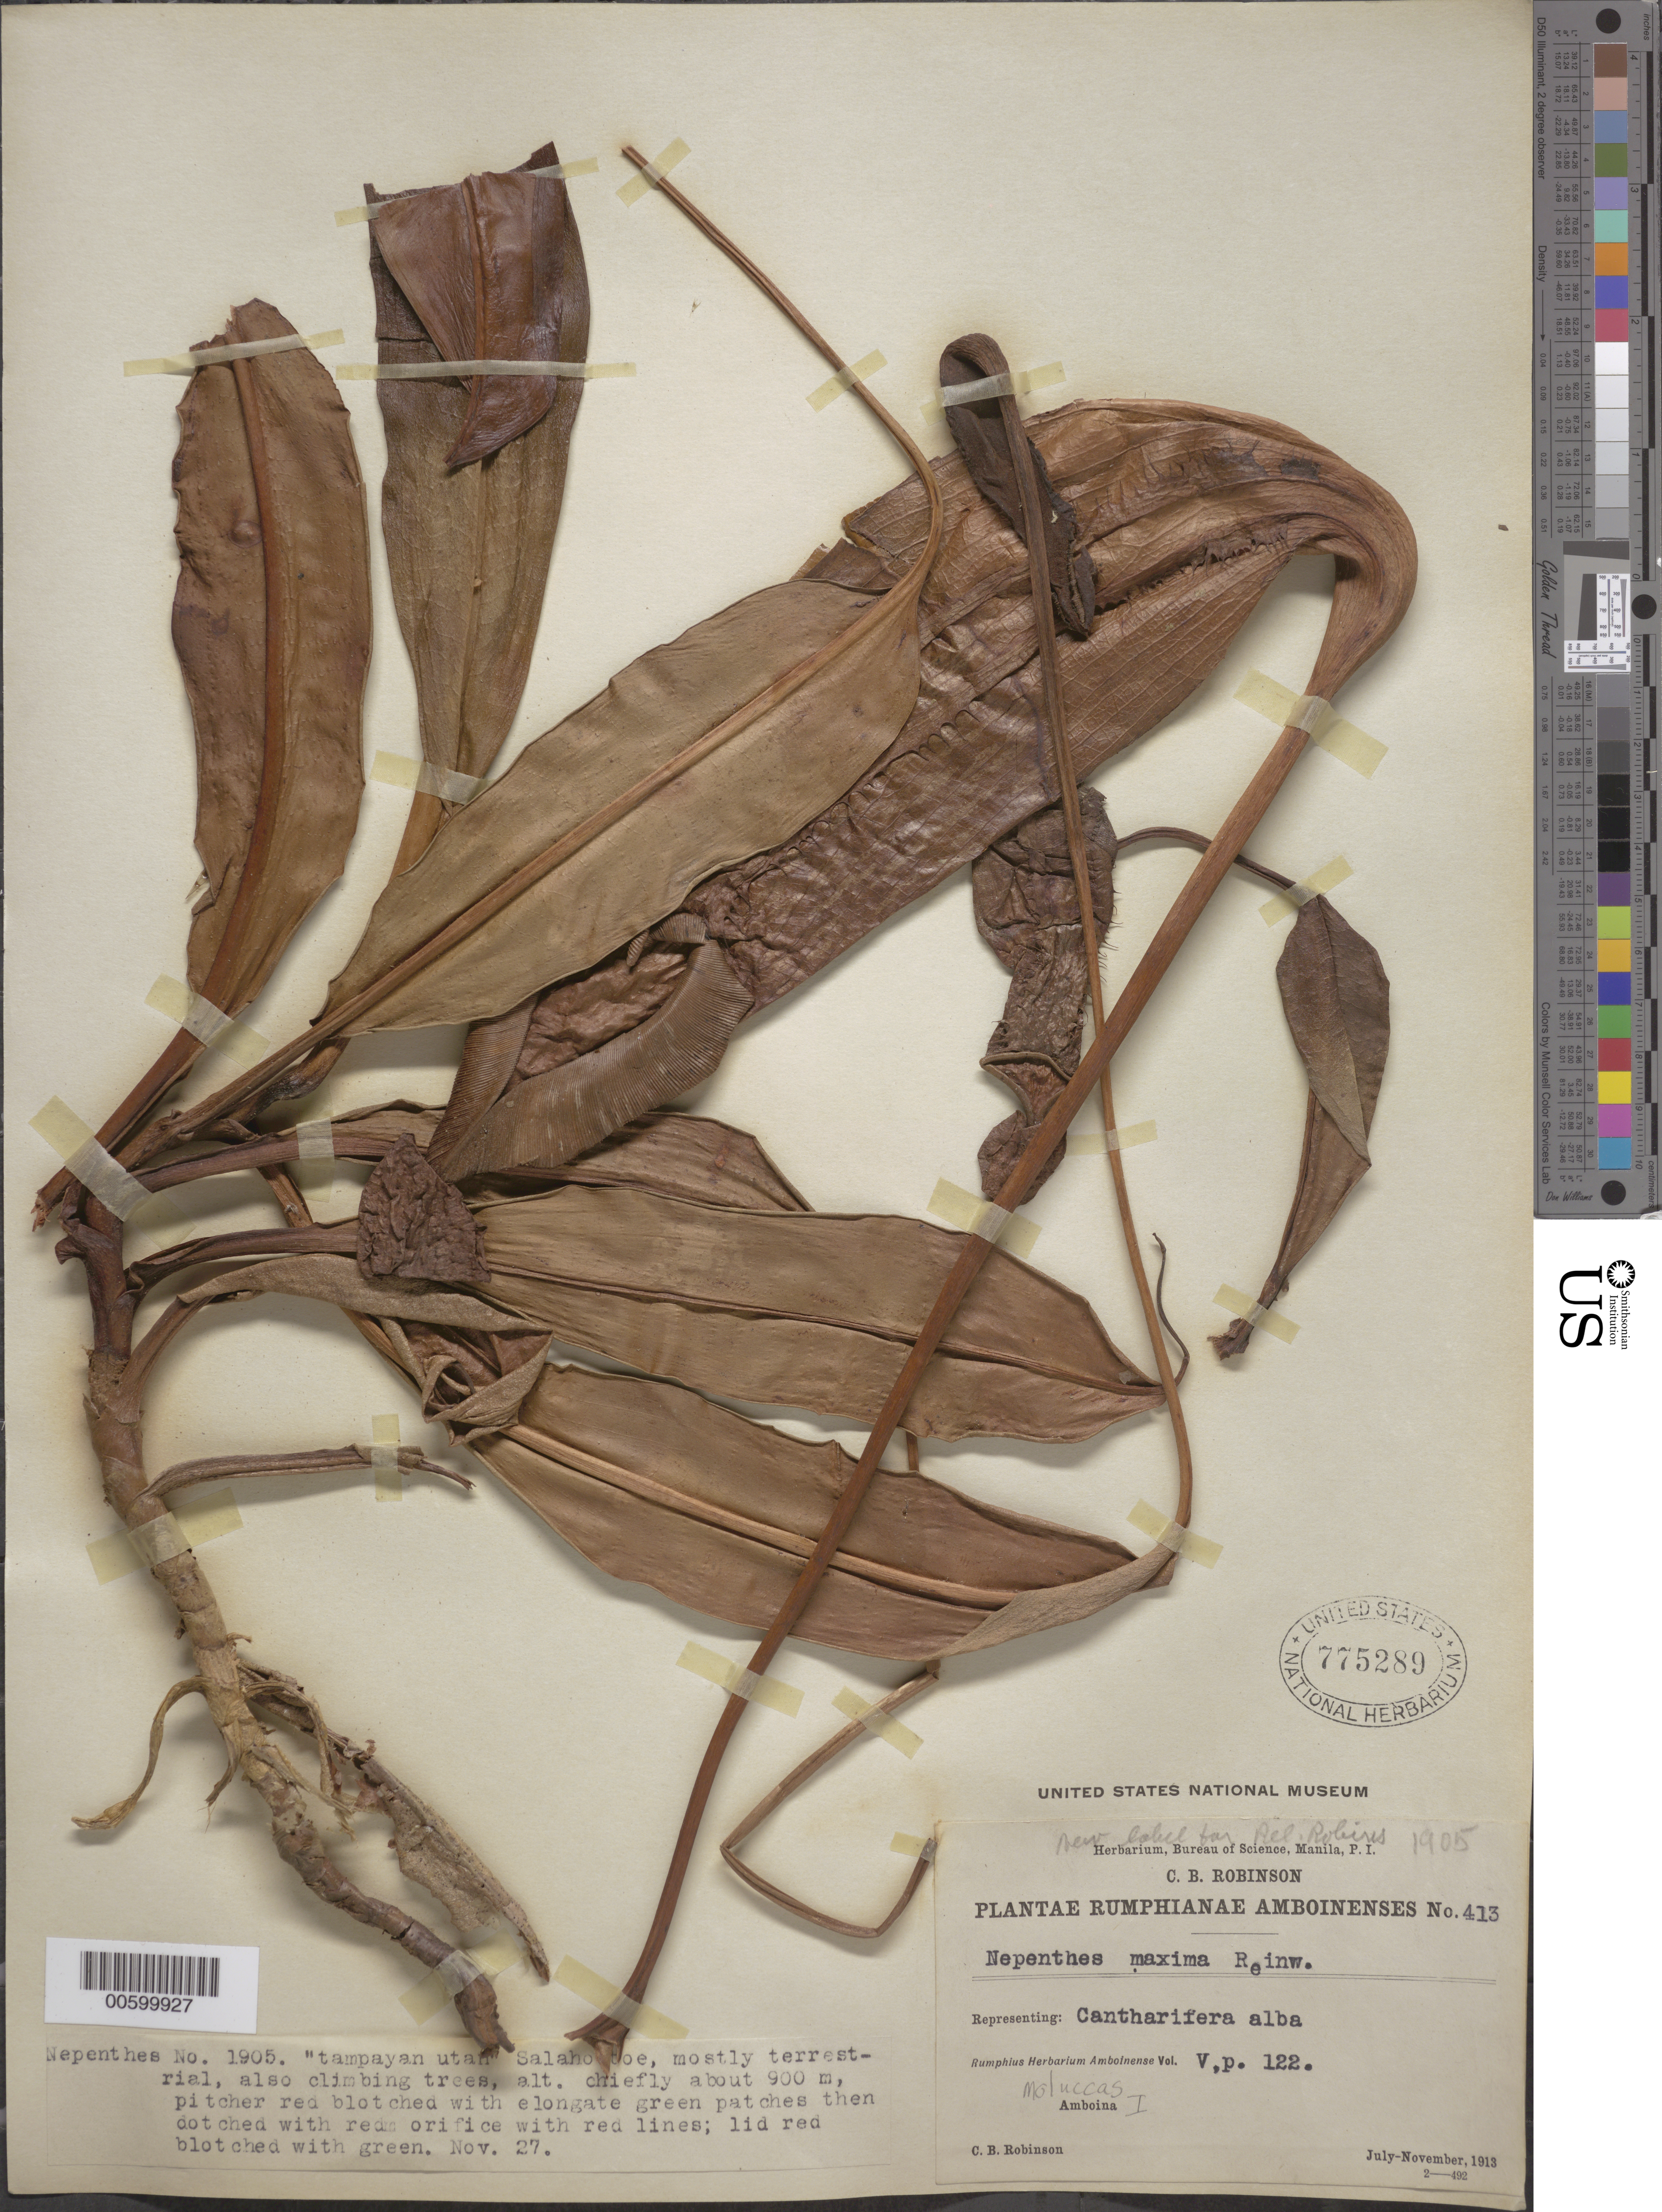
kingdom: Plantae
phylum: Tracheophyta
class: Magnoliopsida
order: Caryophyllales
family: Nepenthaceae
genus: Nepenthes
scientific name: Nepenthes maxima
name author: Reinw. ex Nees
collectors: C. Robinson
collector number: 413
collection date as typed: Jul 1913 to -- Nov 1913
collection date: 1913-07/1913-11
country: Indonesia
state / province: Maluku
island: Amboina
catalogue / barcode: US 775289